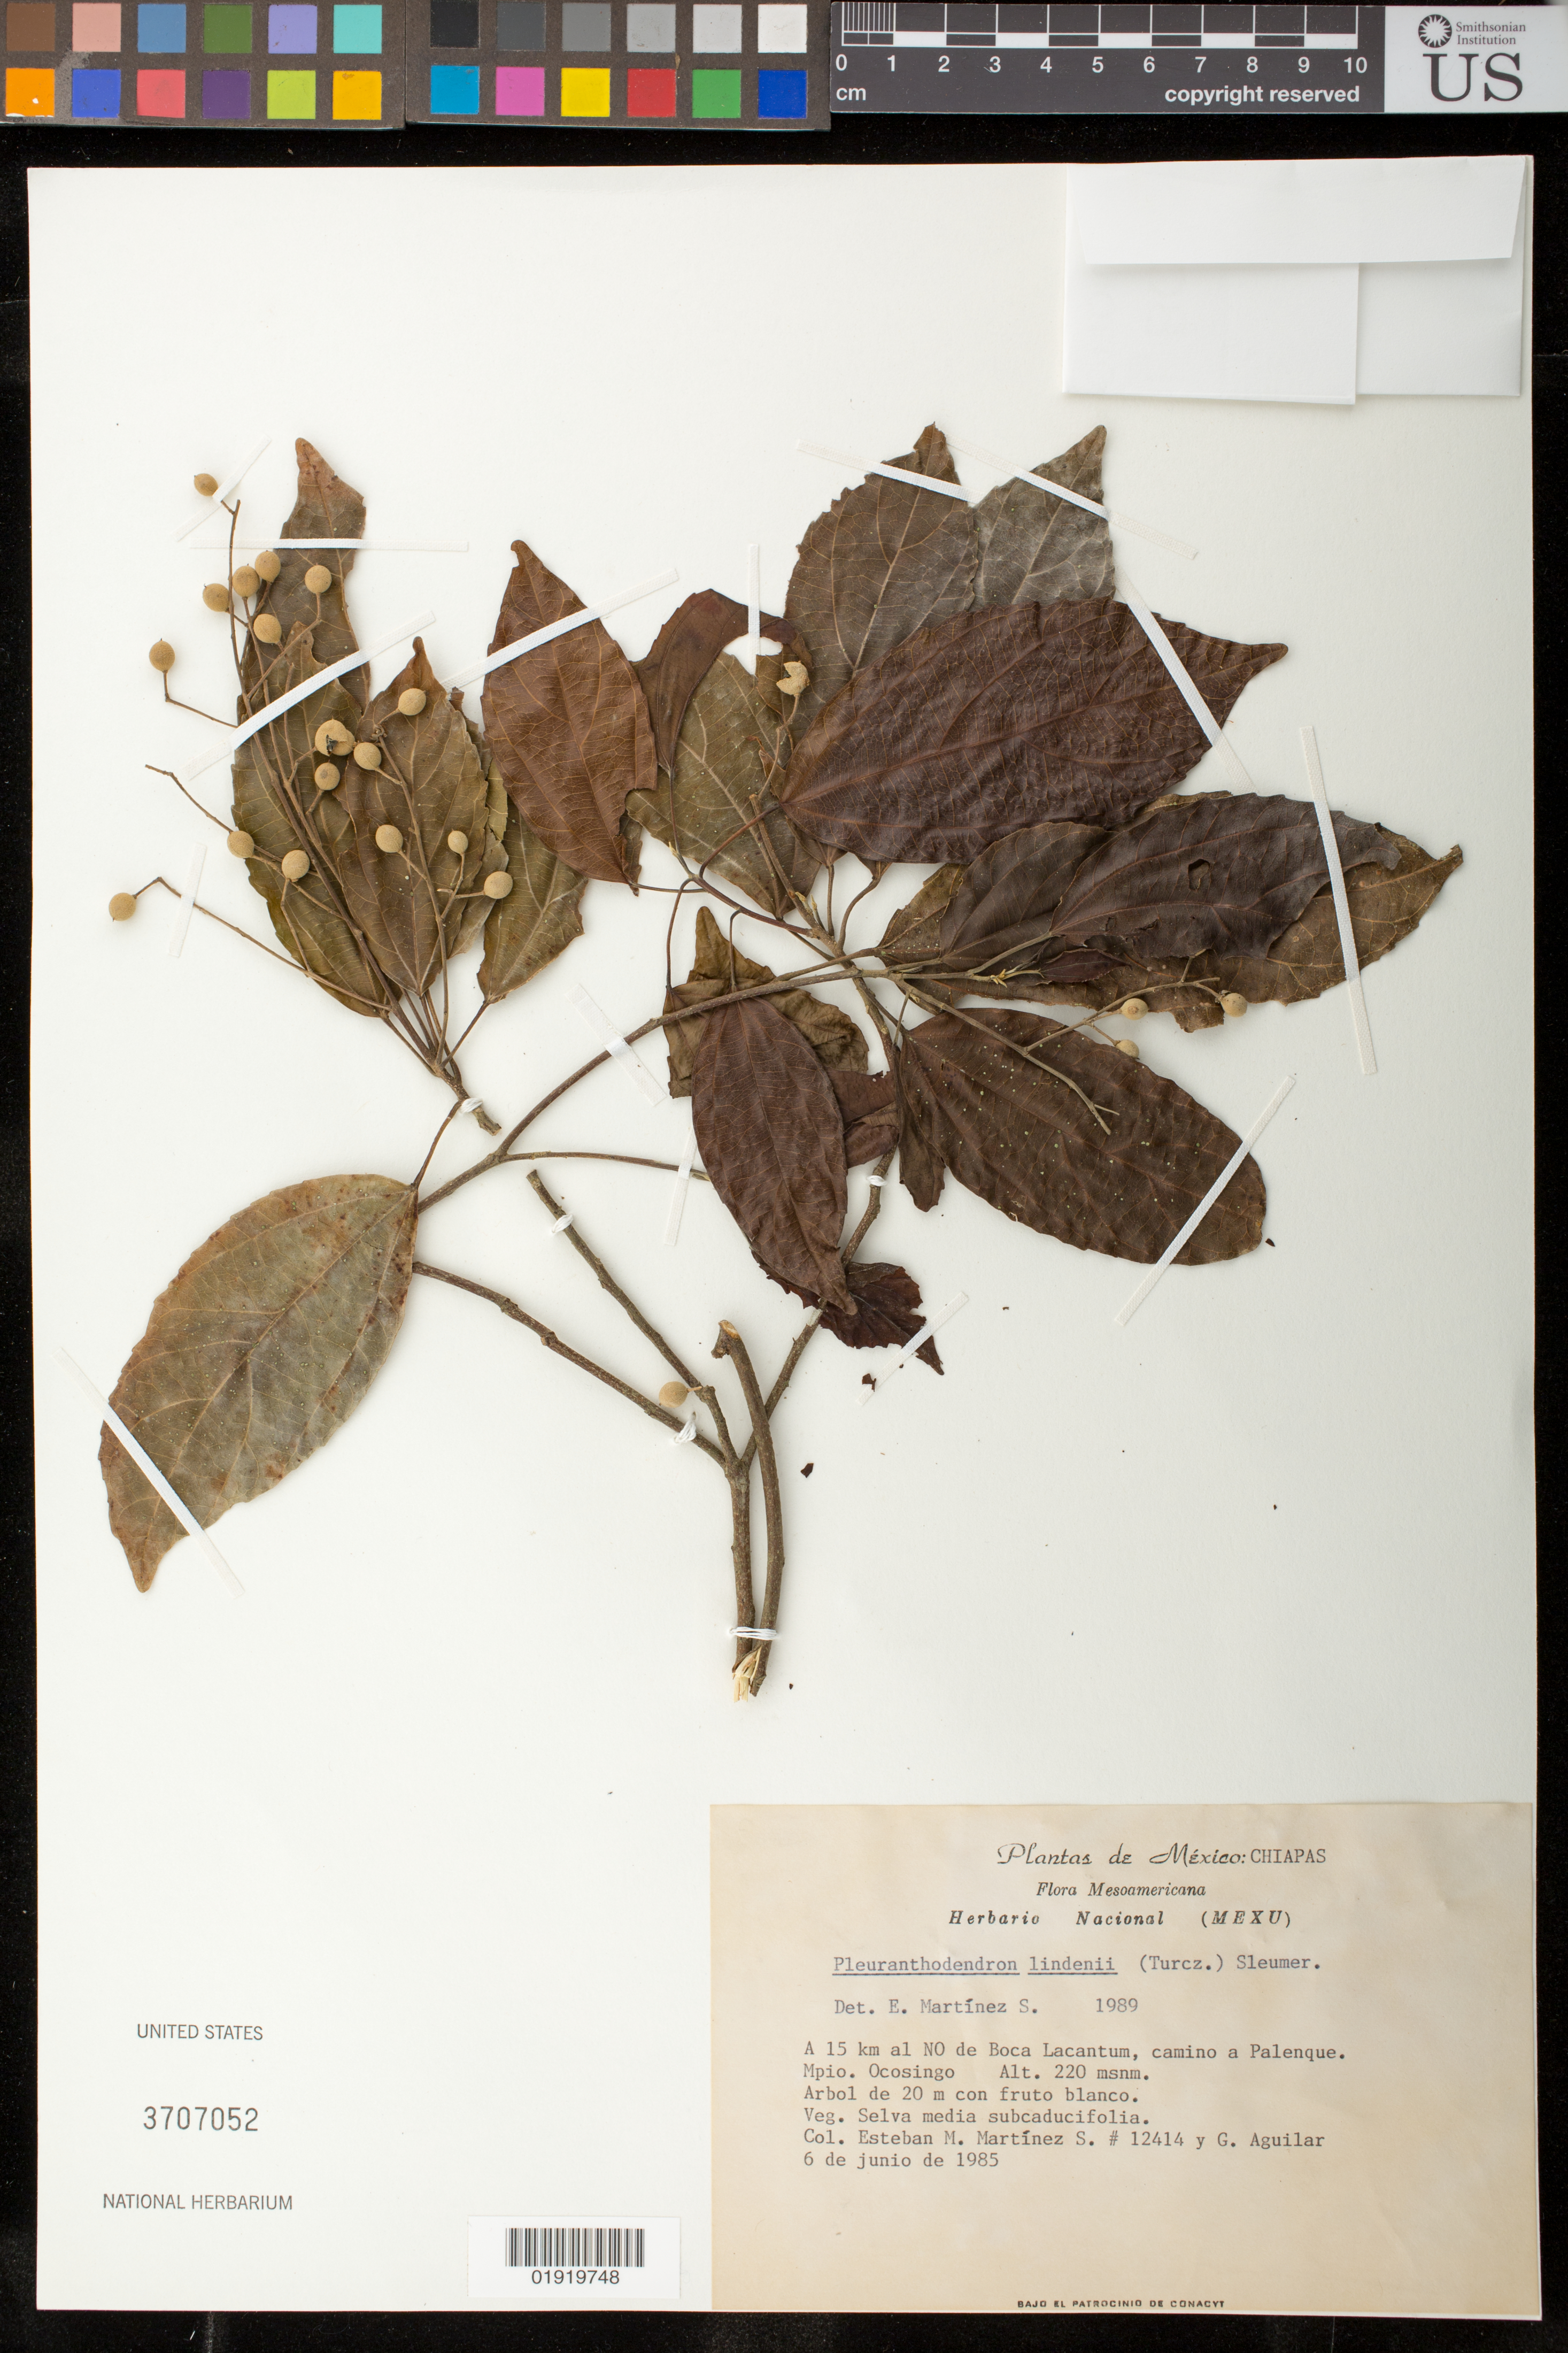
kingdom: Plantae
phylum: Tracheophyta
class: Magnoliopsida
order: Malpighiales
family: Salicaceae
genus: Pleuranthodendron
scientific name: Pleuranthodendron lindenii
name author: (Turcz.) Sleumer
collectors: E. M. Martínez S. & G. Aguilar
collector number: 12414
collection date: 1985-06-06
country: Mexico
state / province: Chiapas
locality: Chiapas. A 15 km al NO de Boca Lacantum, camino a Palenque, Mpio. Ocosingo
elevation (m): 220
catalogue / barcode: US 3707052